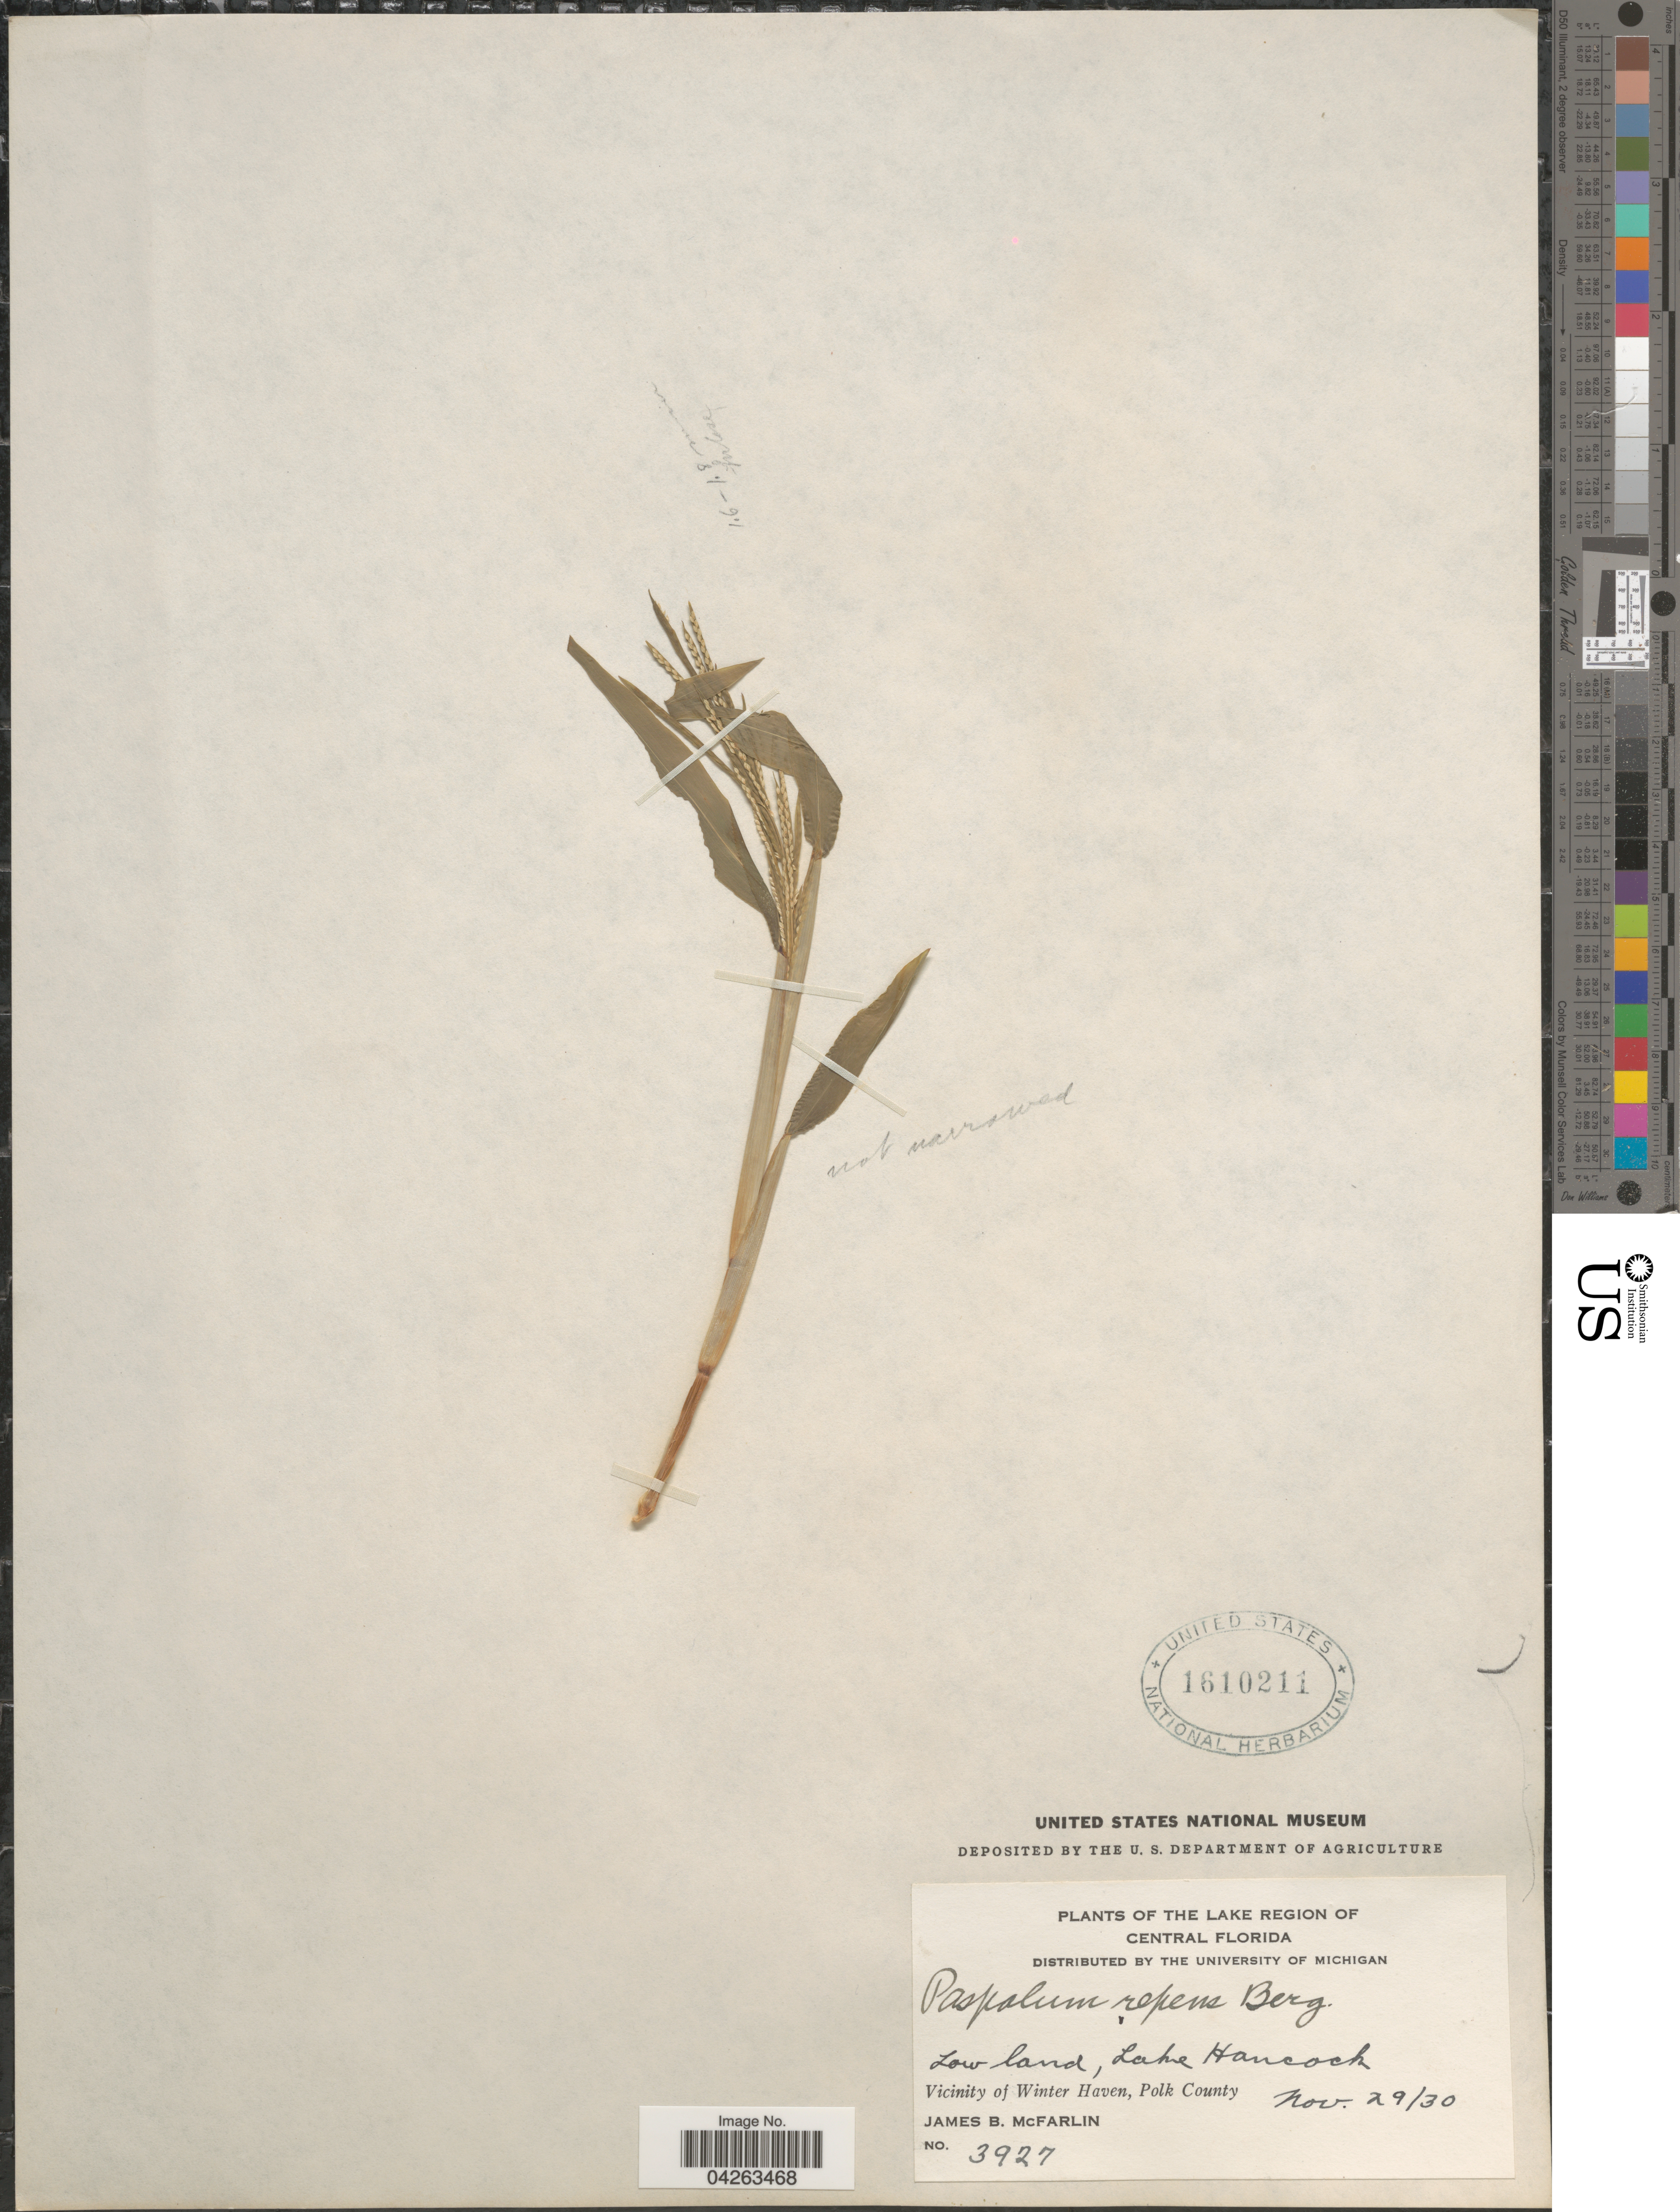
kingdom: Plantae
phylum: Tracheophyta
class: Liliopsida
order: Poales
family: Poaceae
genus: Paspalum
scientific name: Paspalum repens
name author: P.J. Bergius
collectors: J. McFarlin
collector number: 3927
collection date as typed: Transcribed d/m/y: 29/11/30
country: United States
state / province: Florida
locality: The Lake Region of Central Florida. Lake Hancock. Vicinity of Winter Haven, Polk County.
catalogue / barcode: US 1610211